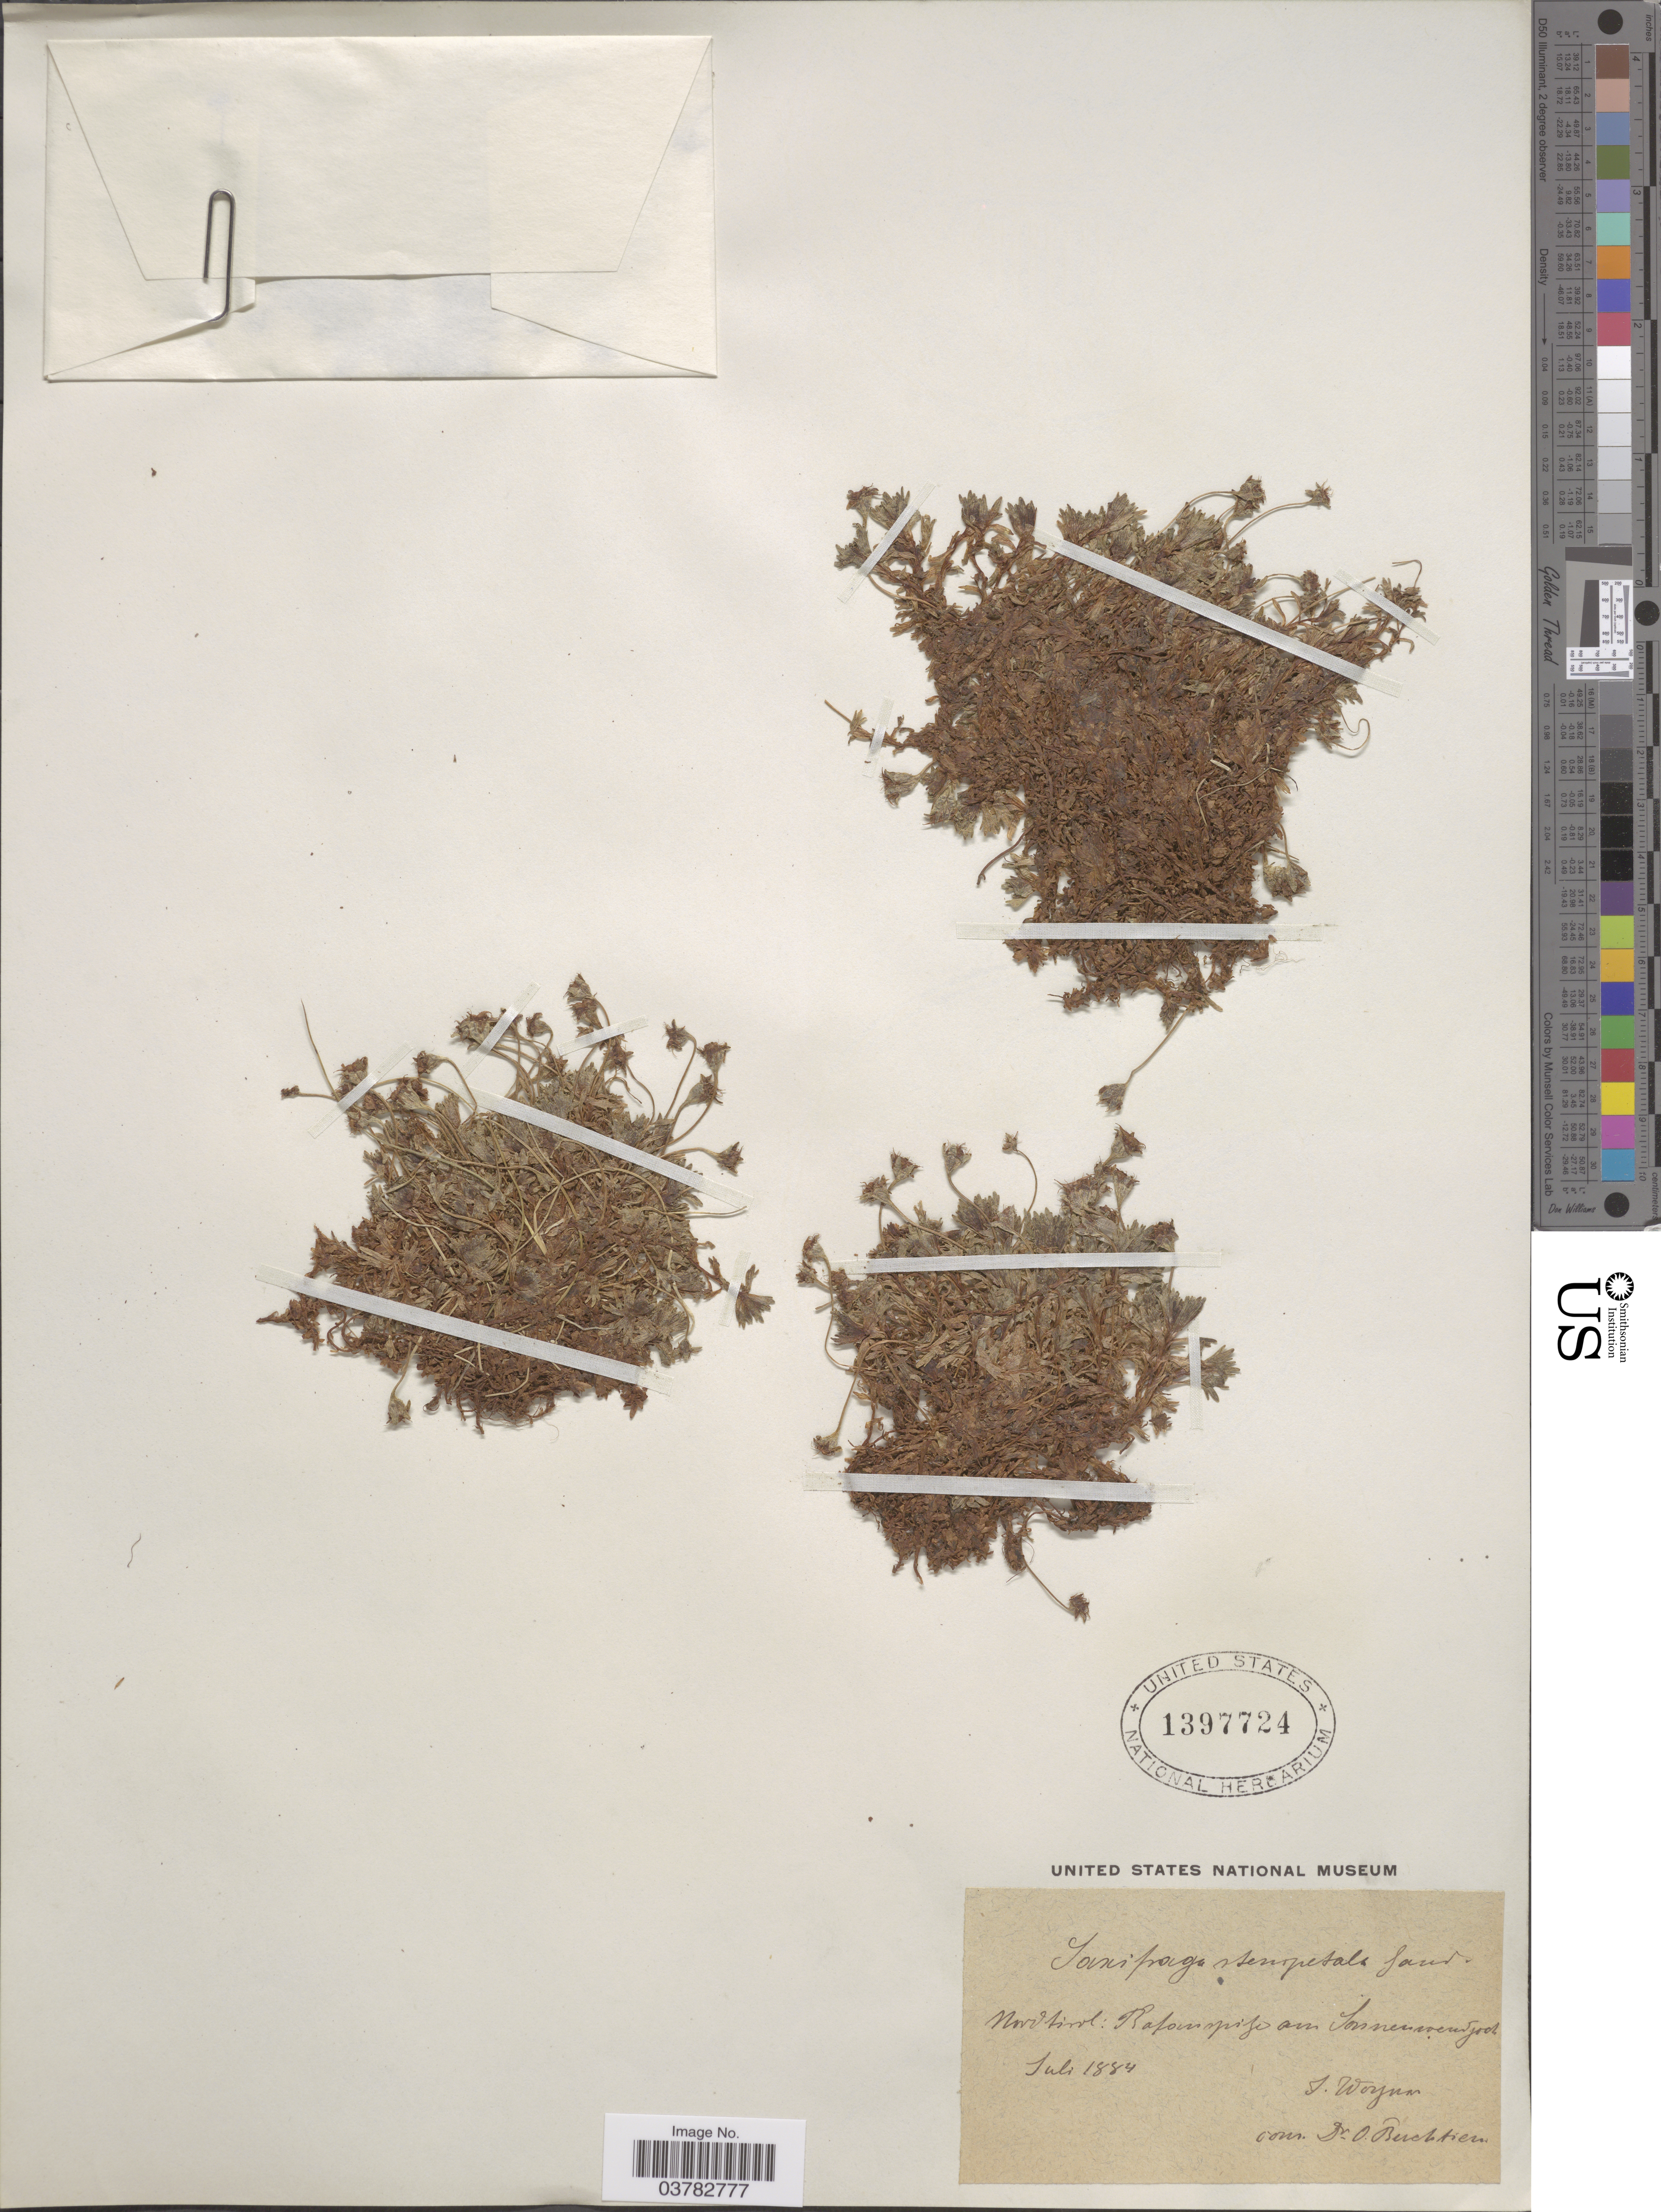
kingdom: Plantae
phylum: Tracheophyta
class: Magnoliopsida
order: Saxifragales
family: Saxifragaceae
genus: Saxifraga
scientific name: Saxifraga stenopetala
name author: Gaudin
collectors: J. Woynar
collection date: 1884-07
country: Austria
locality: Nordtirol: Rofanspitze am Sonnenwendjoch.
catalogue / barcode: US 1397724